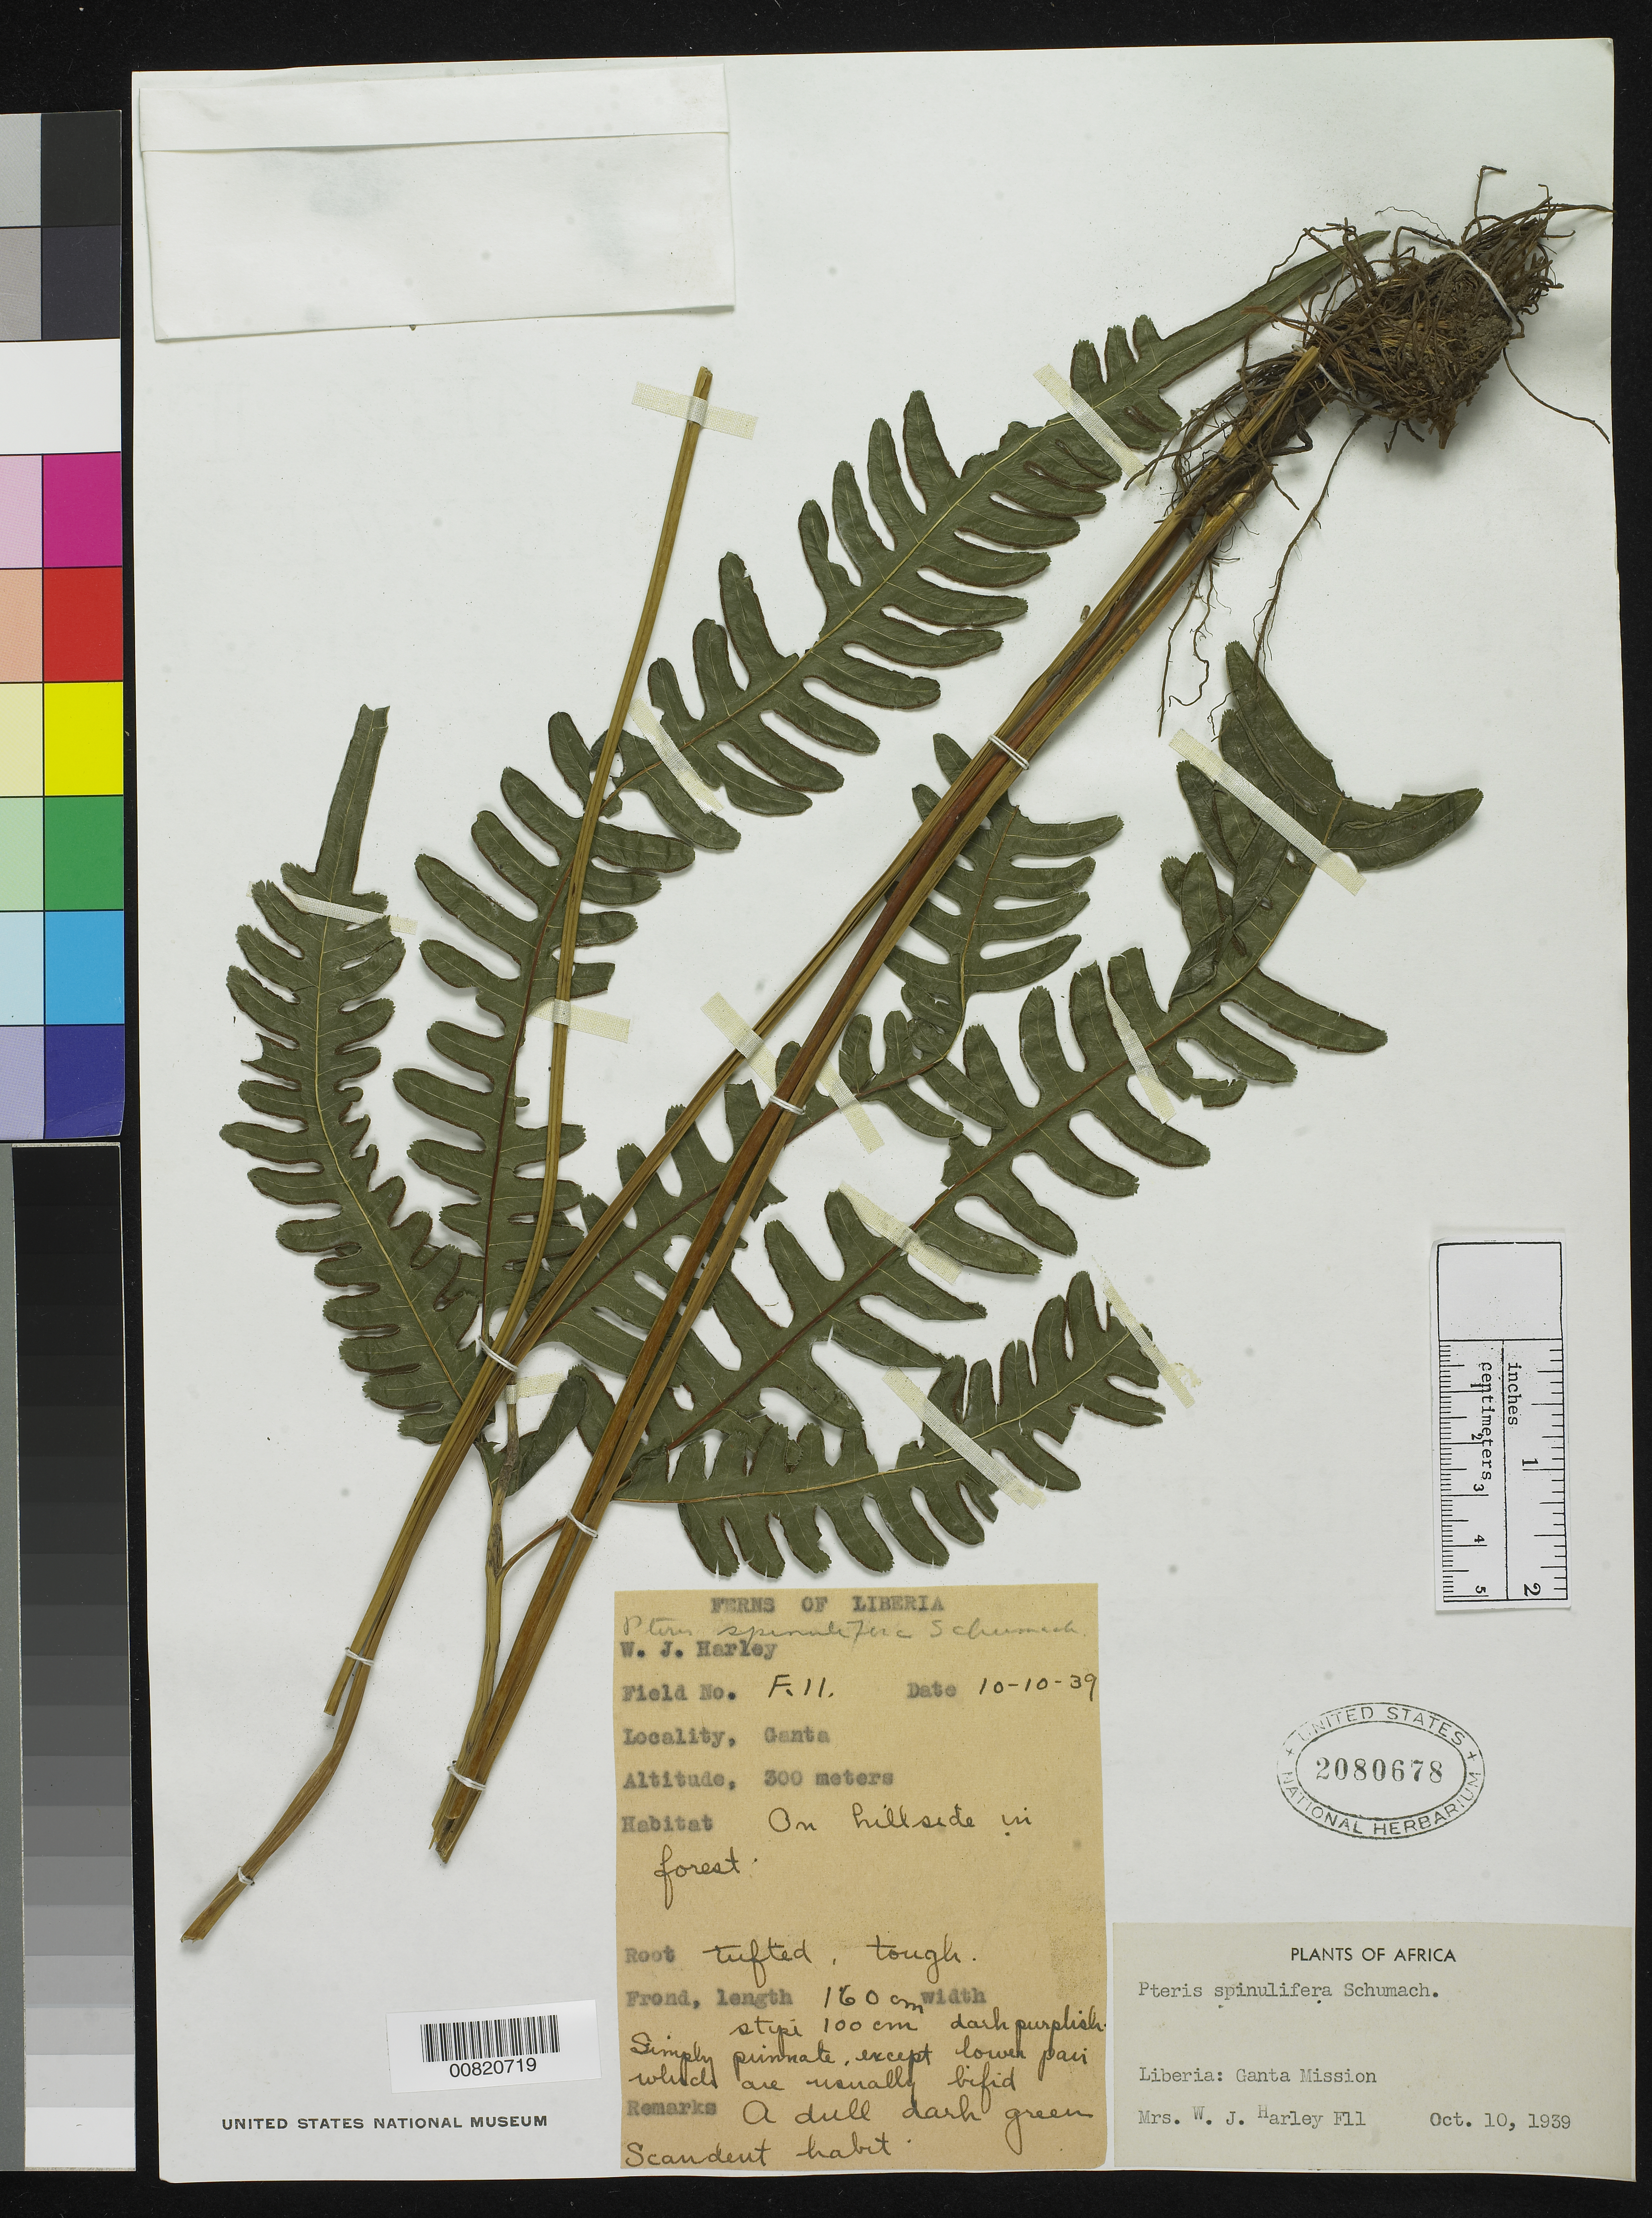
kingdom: Plantae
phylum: Tracheophyta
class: Polypodiopsida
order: Polypodiales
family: Pteridaceae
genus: Pteris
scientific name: Pteris spinulifera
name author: Schum.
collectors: Harley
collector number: F 11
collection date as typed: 10 Oct 1939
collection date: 1939-10-10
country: Liberia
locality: Ganta Mission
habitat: Forest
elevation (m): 300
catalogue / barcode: US 2080678